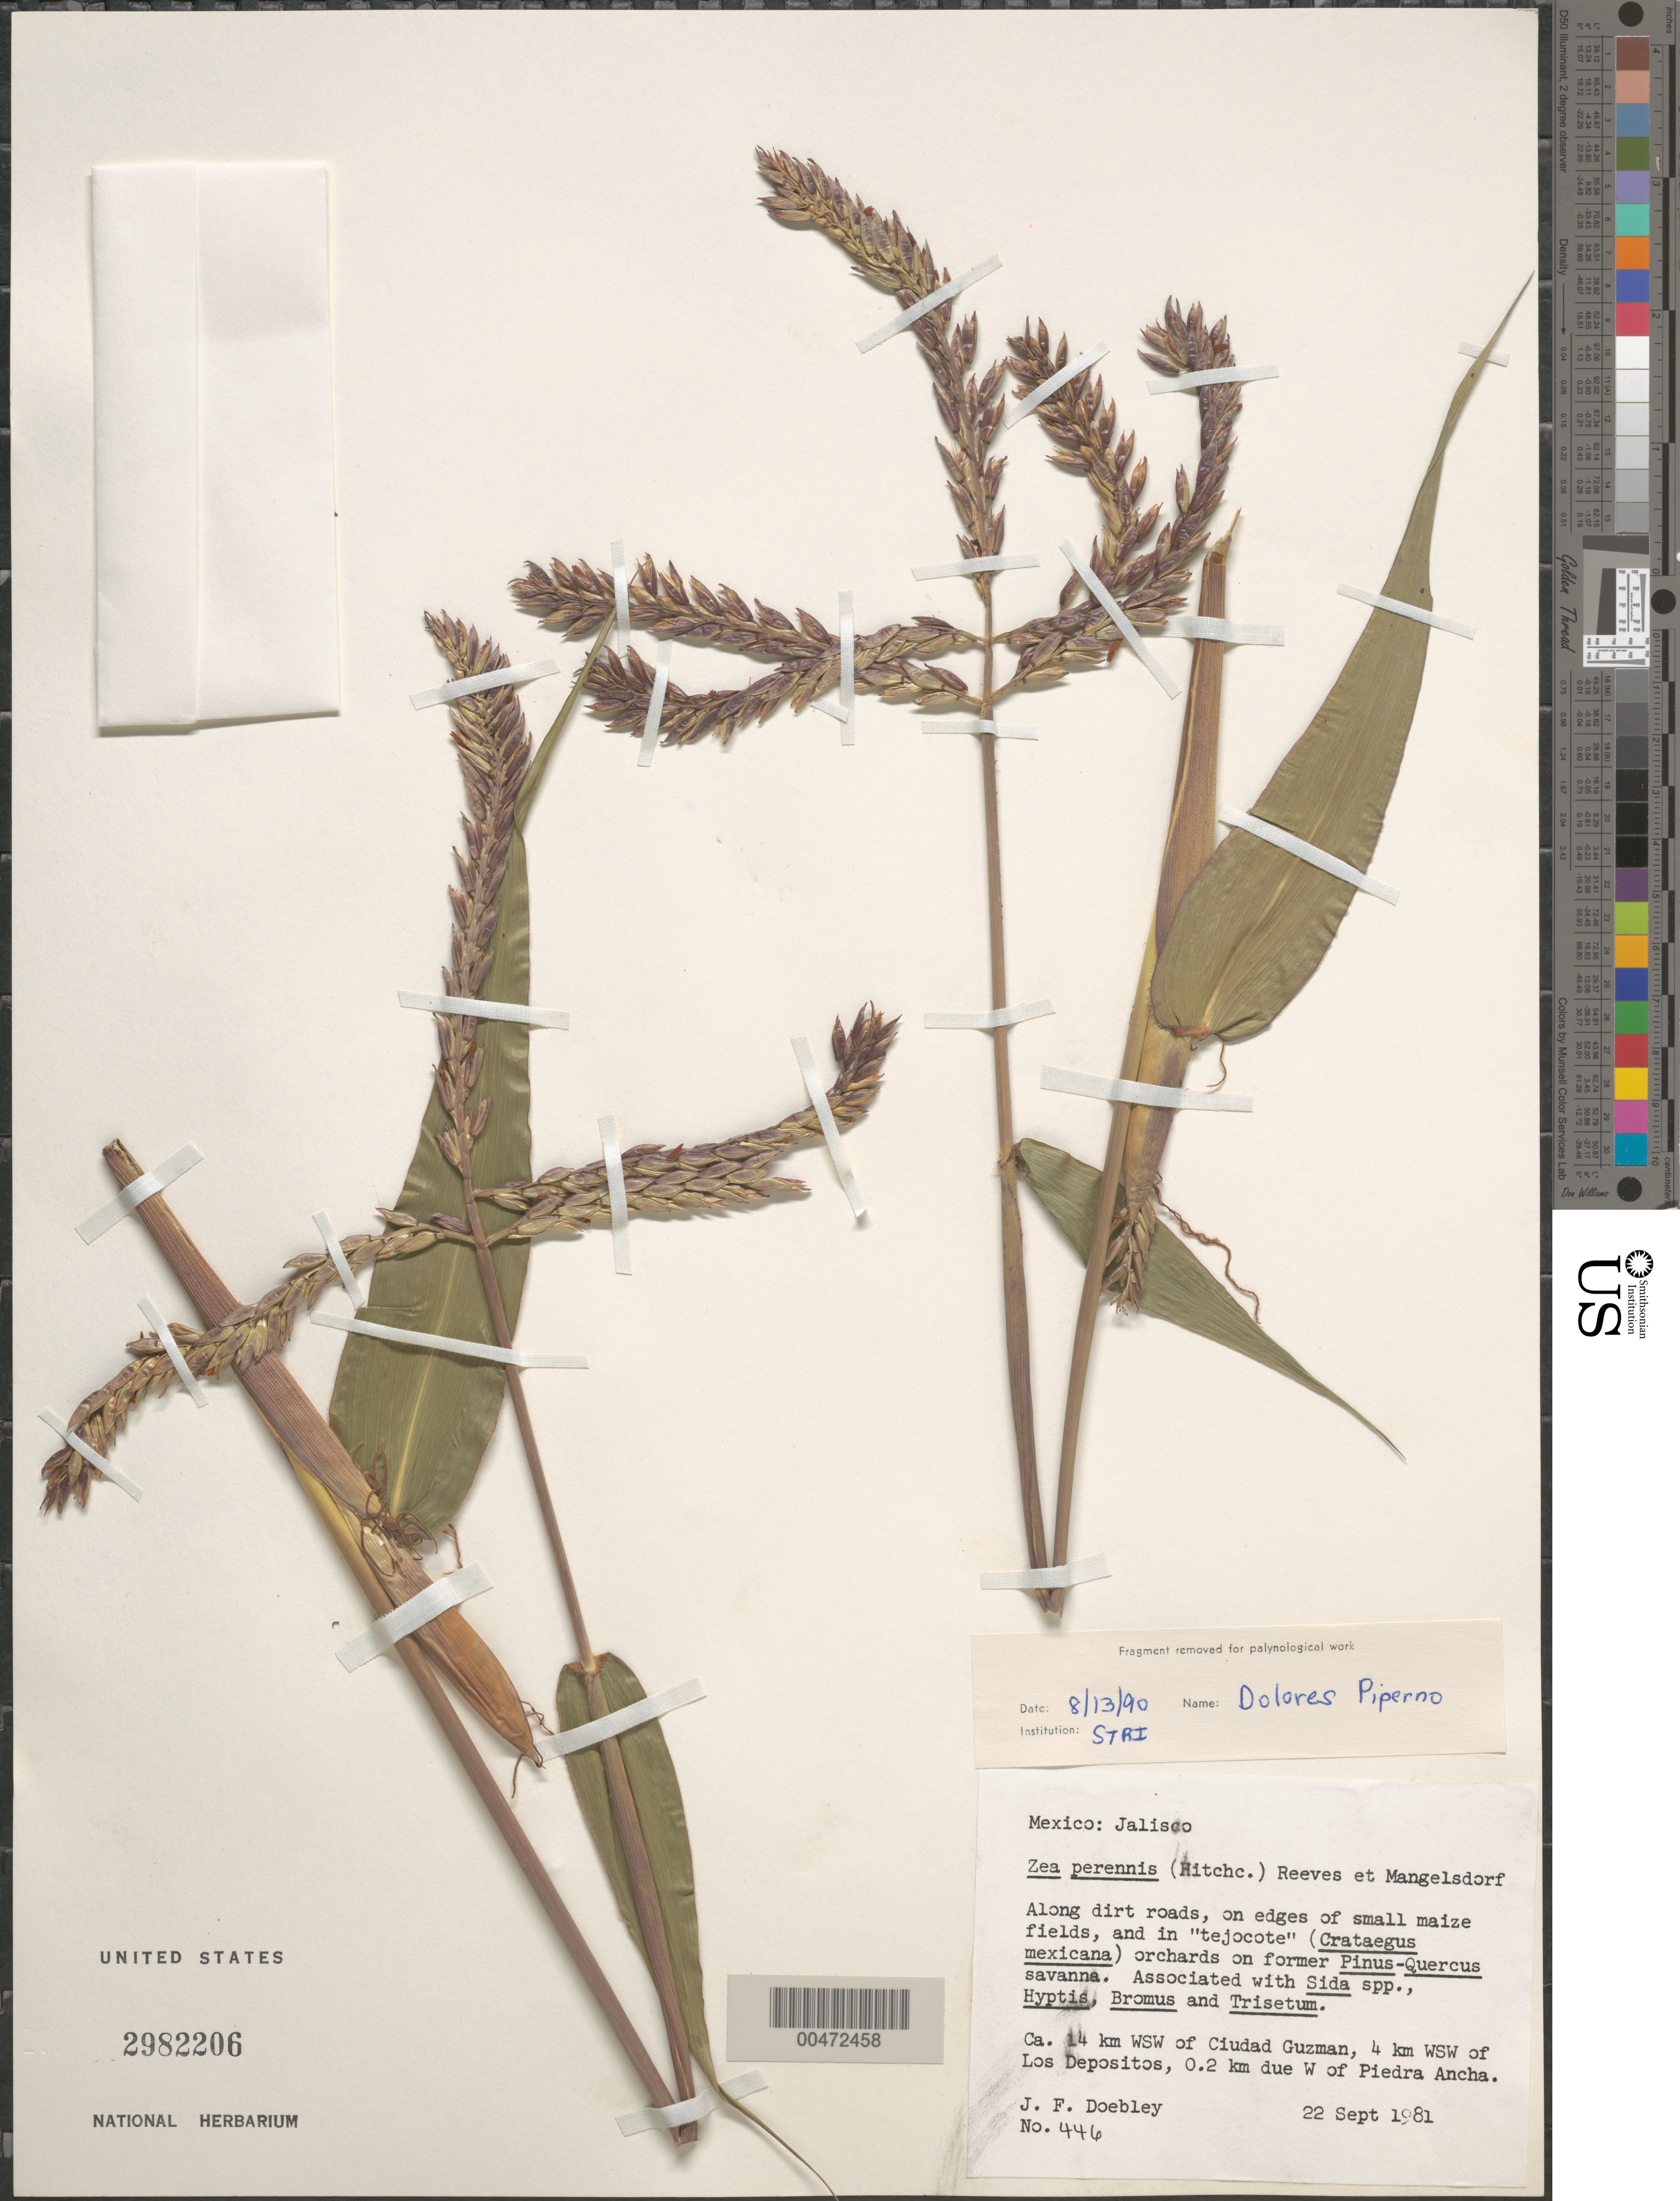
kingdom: Plantae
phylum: Tracheophyta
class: Liliopsida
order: Poales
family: Poaceae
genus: Zea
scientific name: Zea perennis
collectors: J. F. Doebley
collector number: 446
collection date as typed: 22 Sep 1981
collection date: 1981-09-22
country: Mexico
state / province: Jalisco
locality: Ca. 14 km WSW of Ciudad Guzman, 4 km WSW of Los Depositos, 0.2 km due W of Piedra Ancha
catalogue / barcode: US 2982206